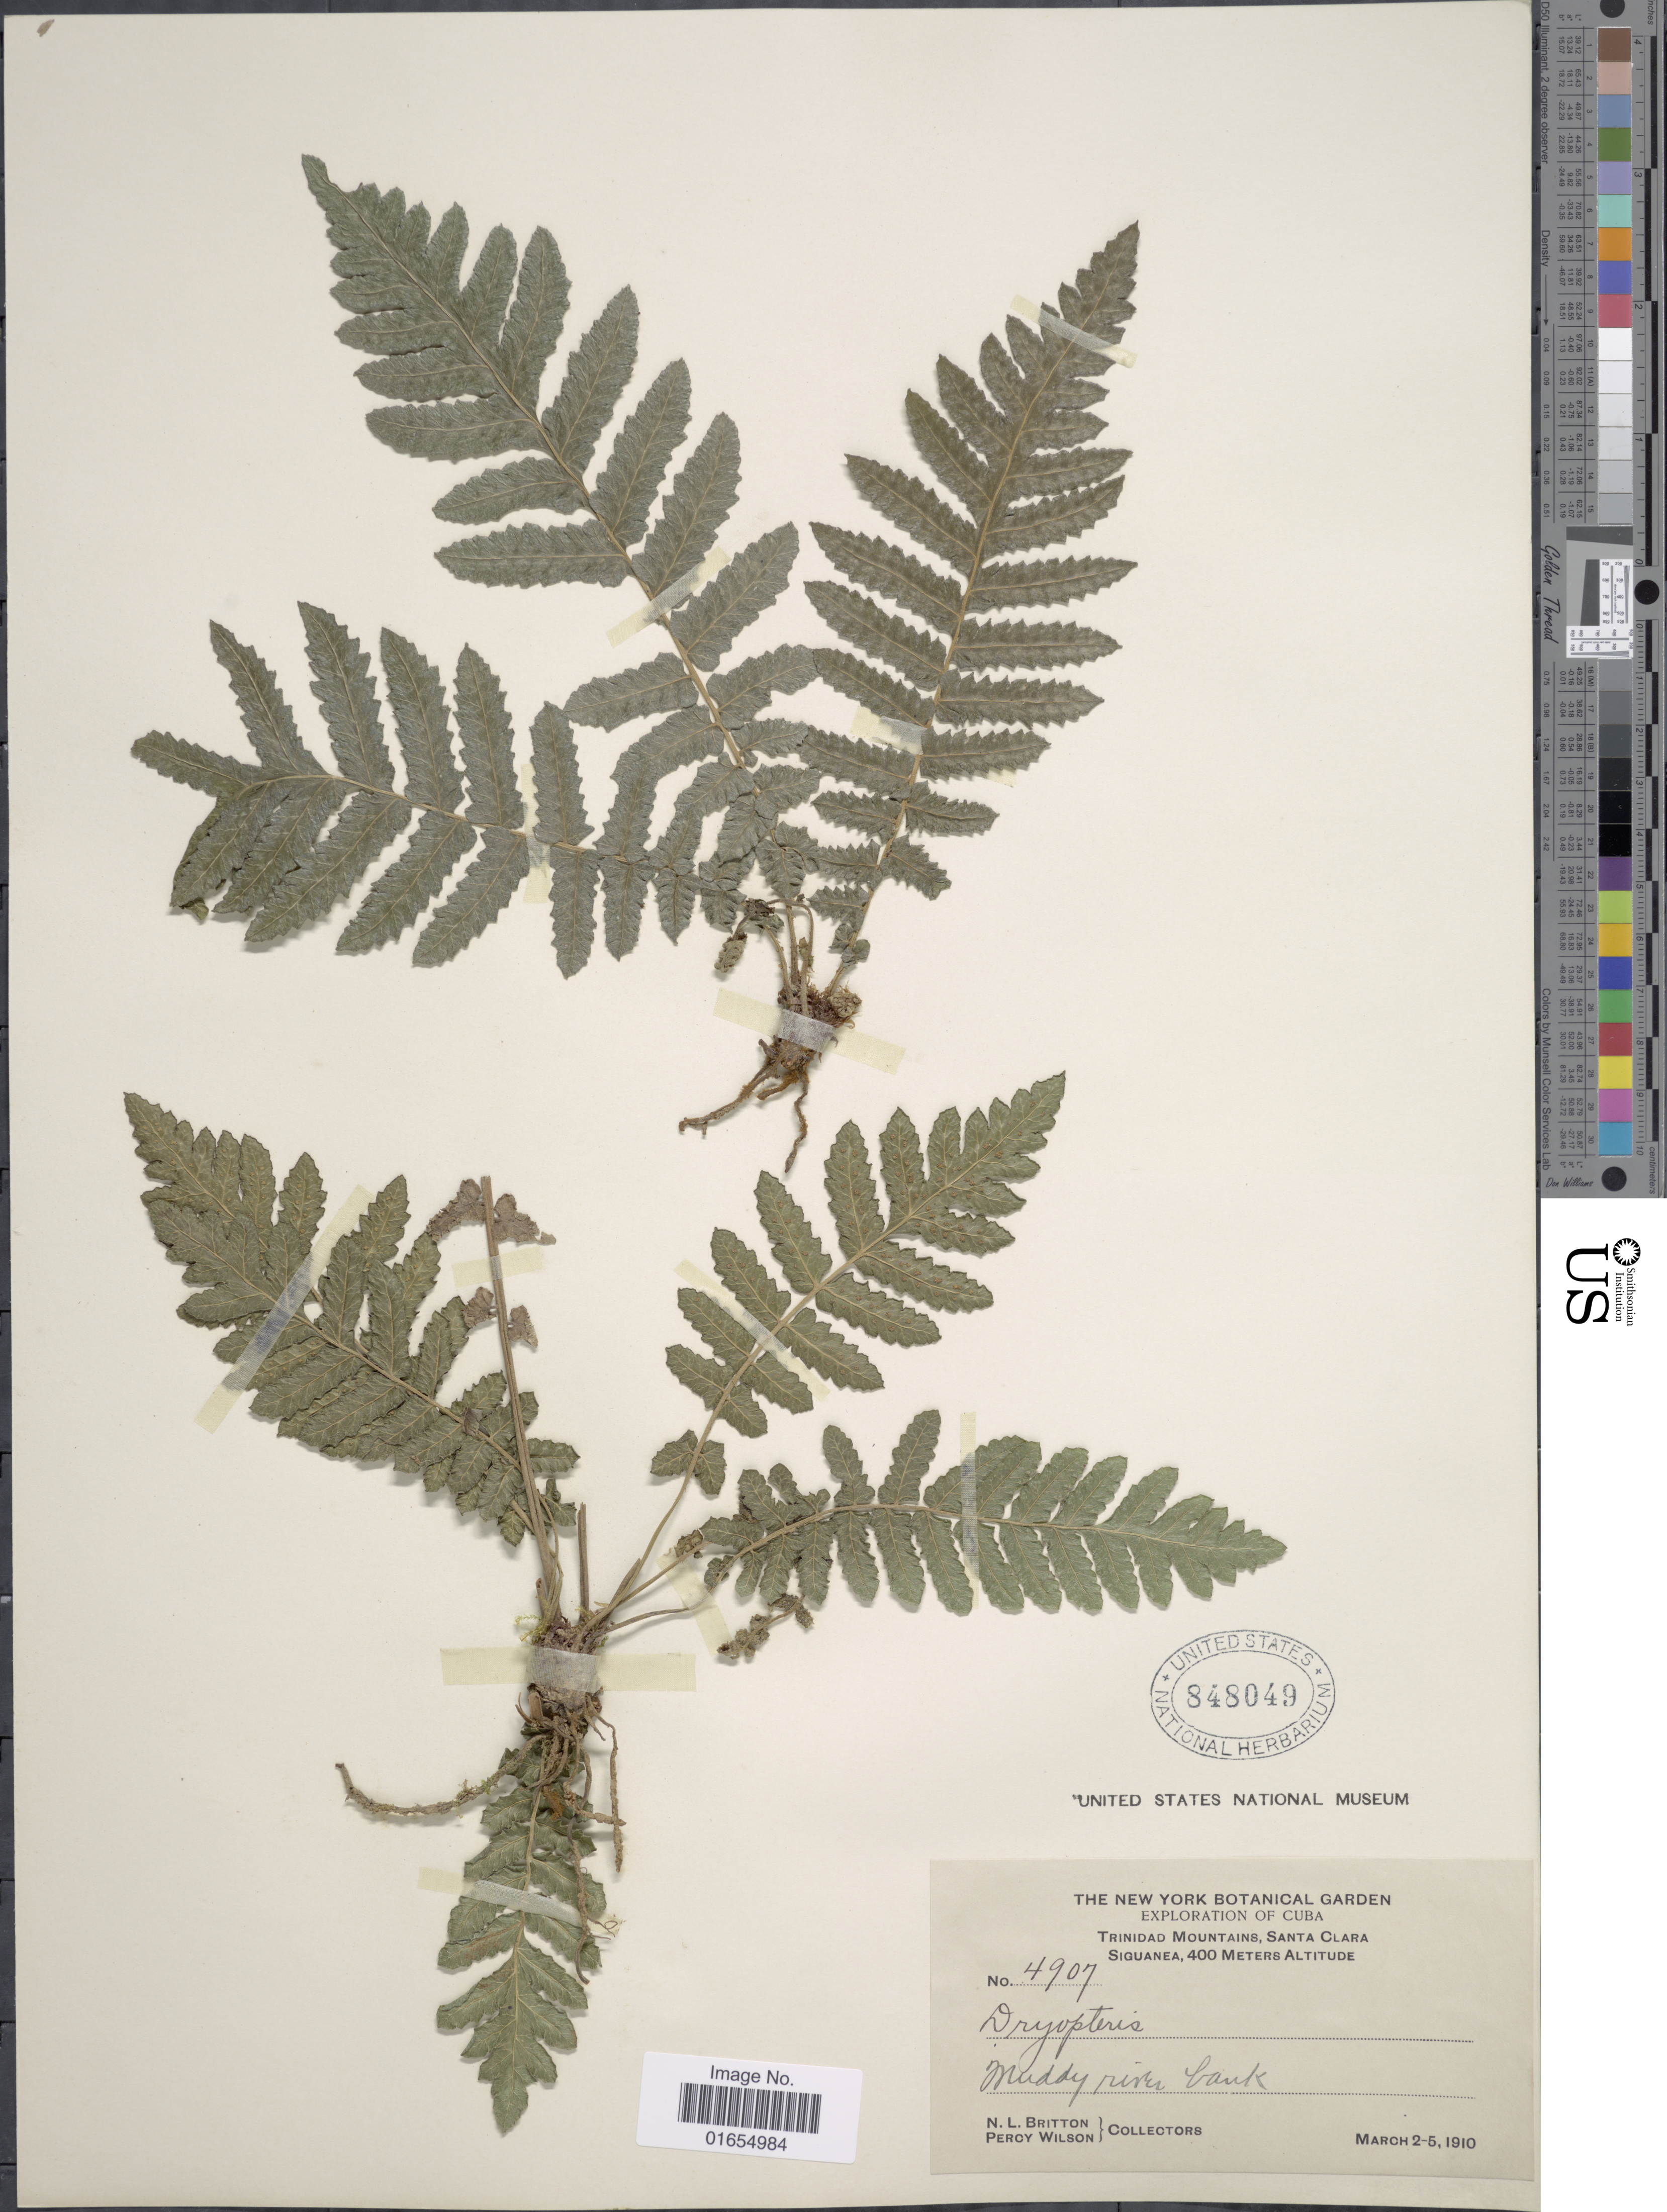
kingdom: Plantae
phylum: Tracheophyta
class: Polypodiopsida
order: Polypodiales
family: Thelypteridaceae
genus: Goniopteris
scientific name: Goniopteris sclerophylla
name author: (Poepp.) C.V. Morton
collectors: N. Britton & P. Wilson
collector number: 4907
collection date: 1910-03-02/1910-03-05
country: Cuba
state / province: Las Villas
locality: Trinidad Mountains, Santa Clara Siguanea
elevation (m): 400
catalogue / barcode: US 848049